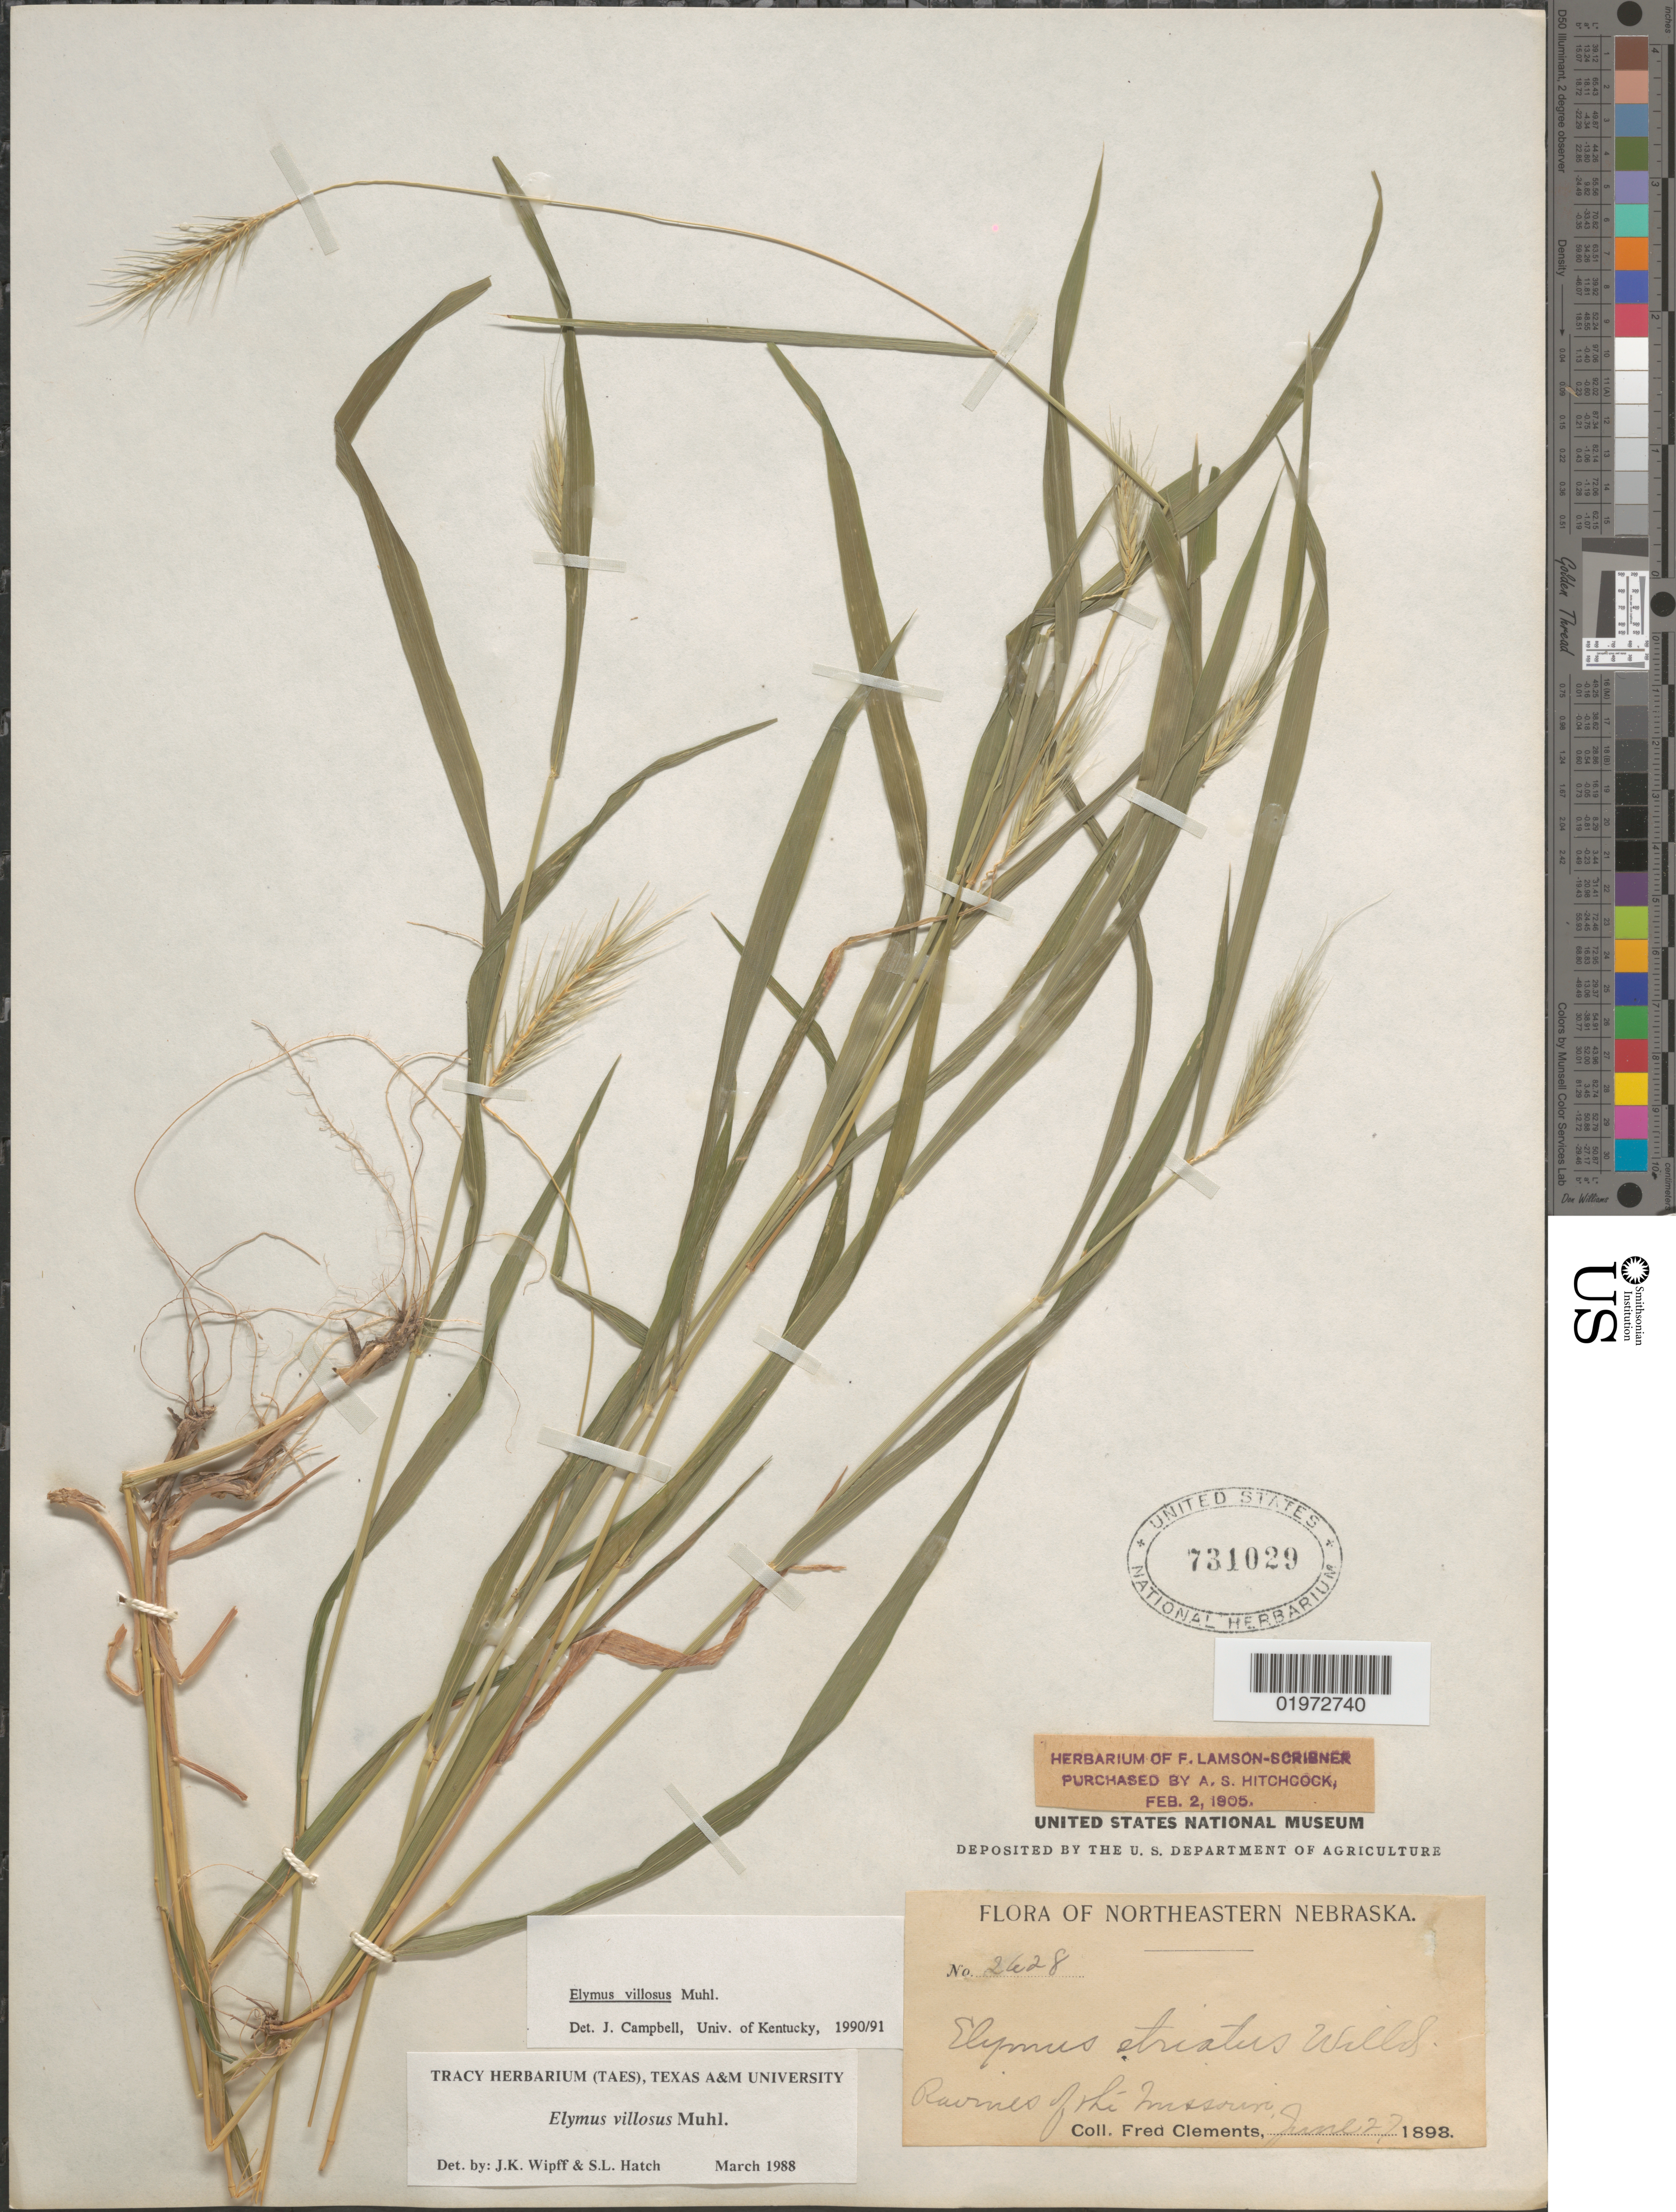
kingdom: Plantae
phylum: Tracheophyta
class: Liliopsida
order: Poales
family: Poaceae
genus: Elymus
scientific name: Elymus villosus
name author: Muhl. ex Willd.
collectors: F. Clements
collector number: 2628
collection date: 1893-06-27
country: United States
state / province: Nebraska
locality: Northeastern Nebraska. Ravines of the Missouri.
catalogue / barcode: US 731029